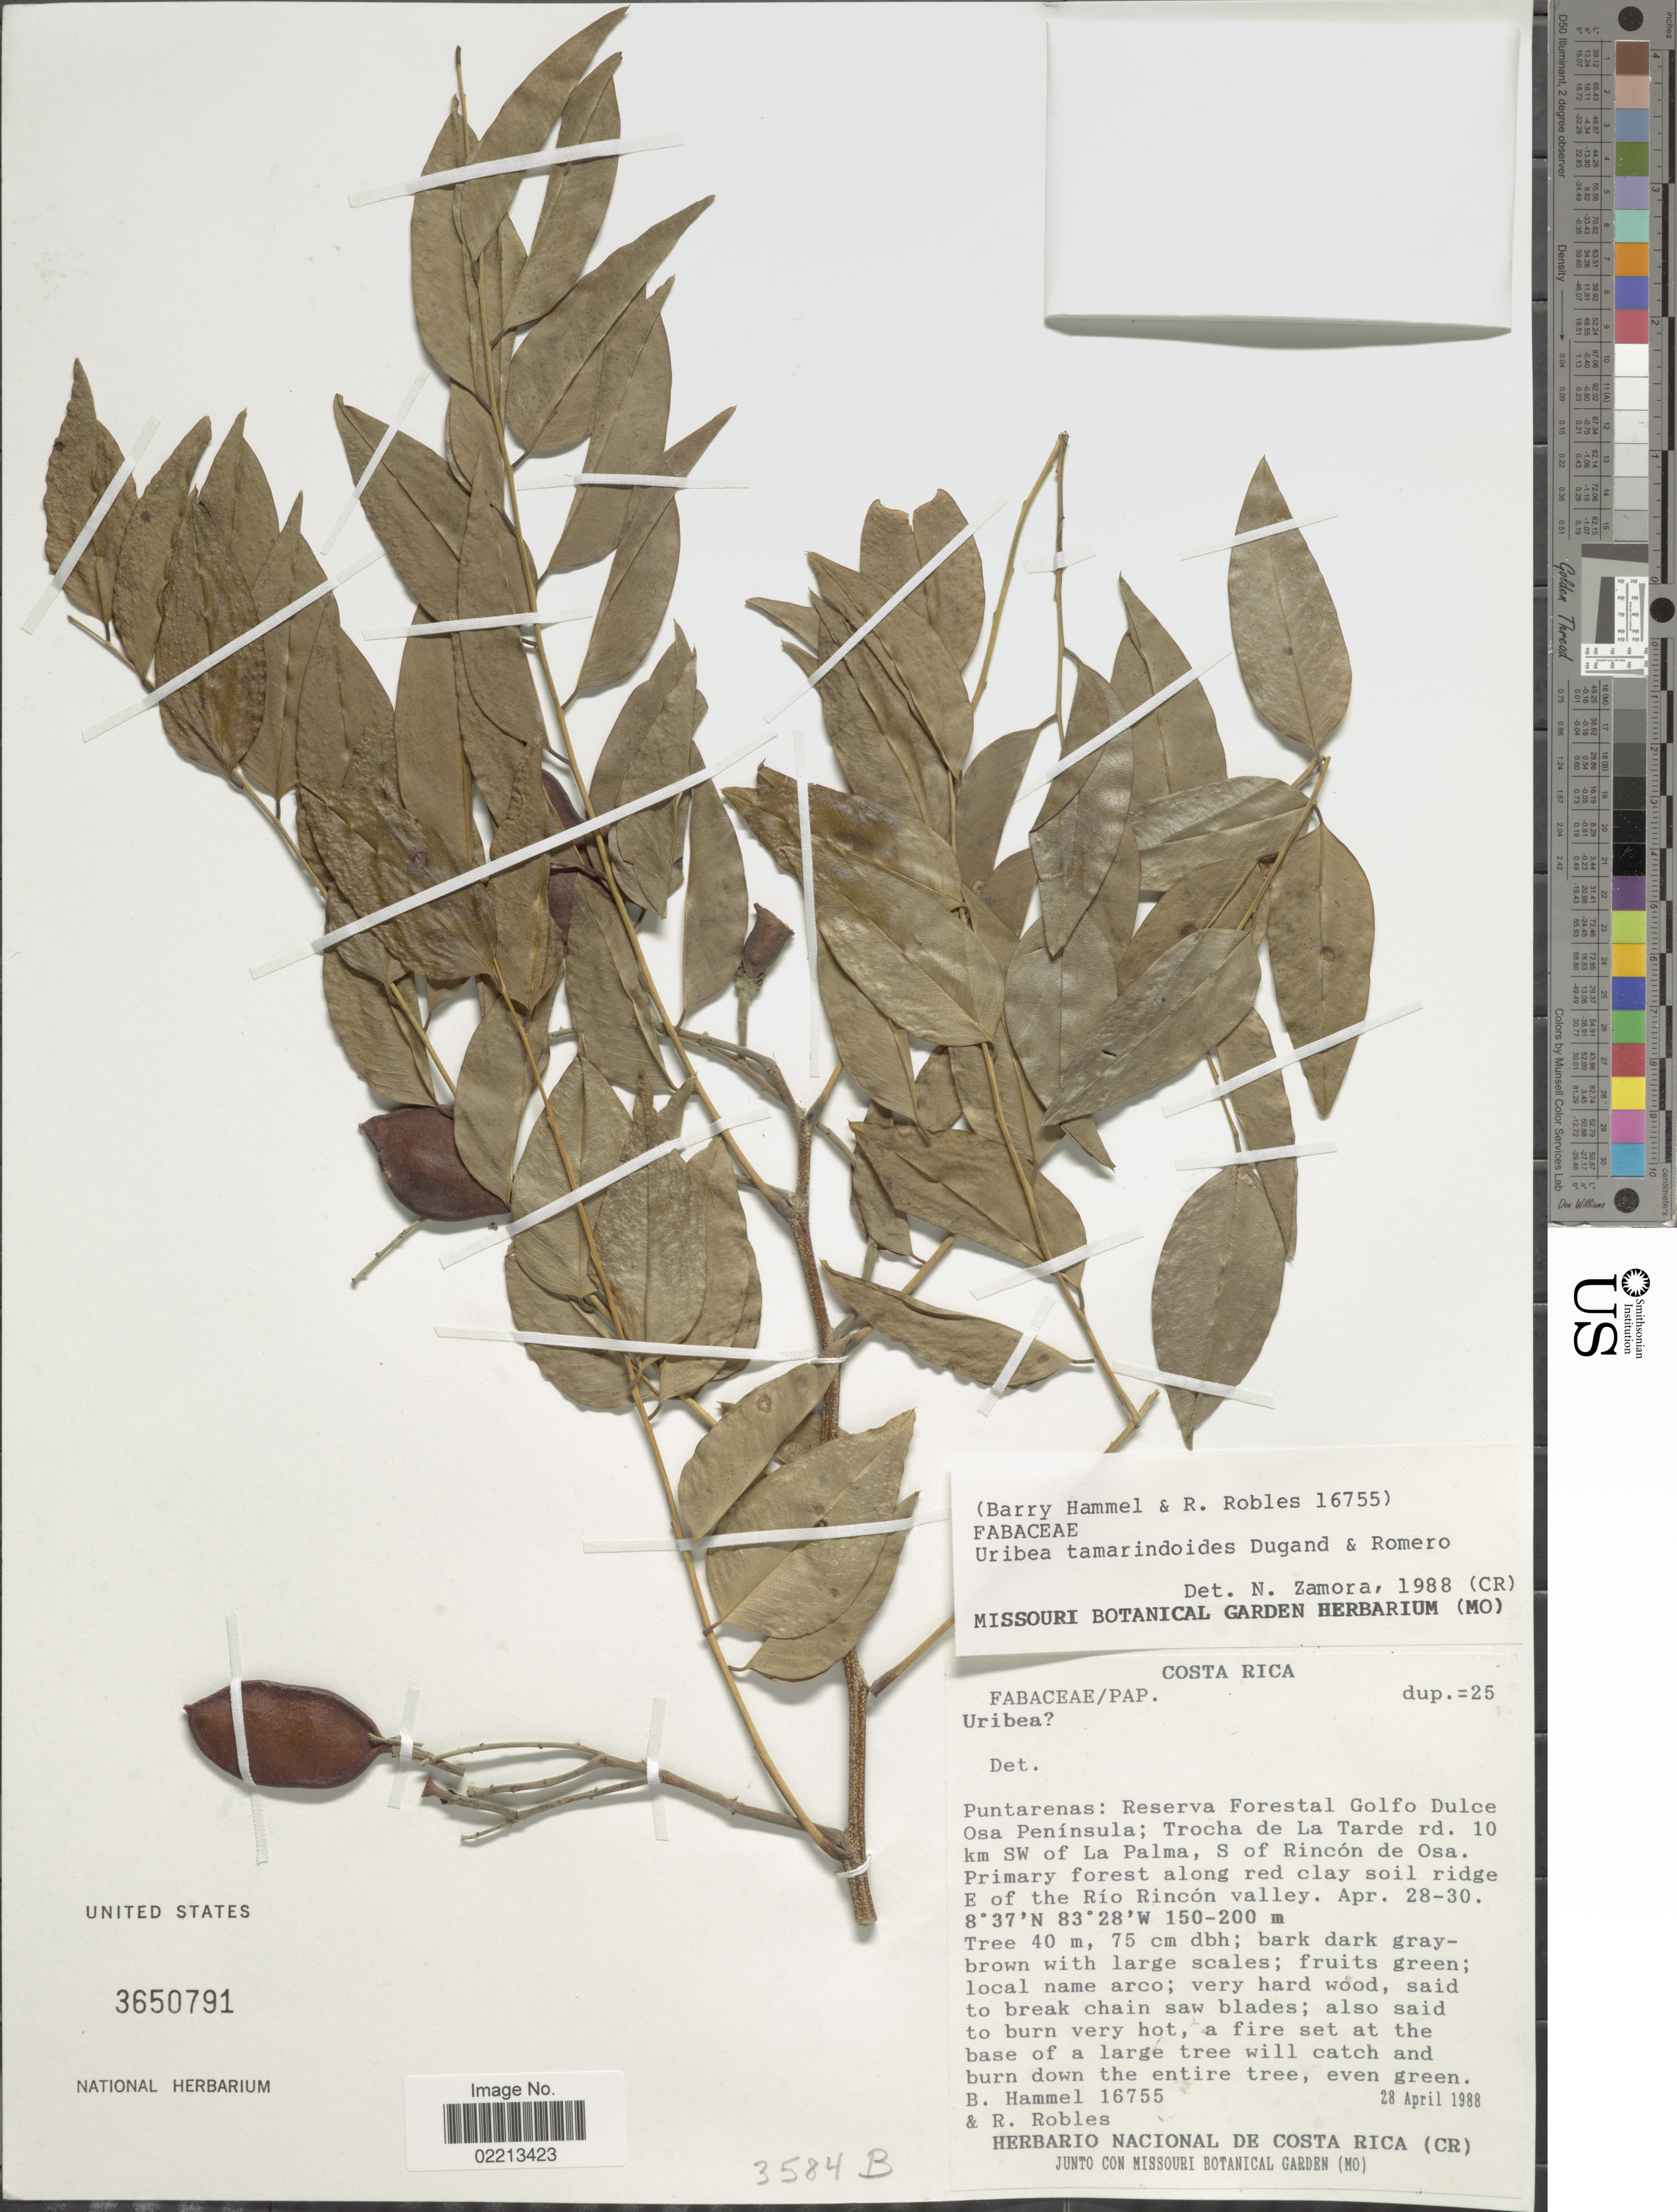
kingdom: Plantae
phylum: Tracheophyta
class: Magnoliopsida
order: Fabales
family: Fabaceae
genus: Uribea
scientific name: Uribea tamarindoides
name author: Dugand G. & Romero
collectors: B. Hammel & R. Robles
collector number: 16755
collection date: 1988-04-28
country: Costa Rica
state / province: Puntarenas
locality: Reserva Forestal Golfo Dulce Osa Peninsula; Trocha de La Tarde rd. 10 km SW of La Palma, S of Rincon de Osa. Primary forest along red clay soil ridge E of the Rio Rincon valley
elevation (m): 150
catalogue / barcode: US 3650791